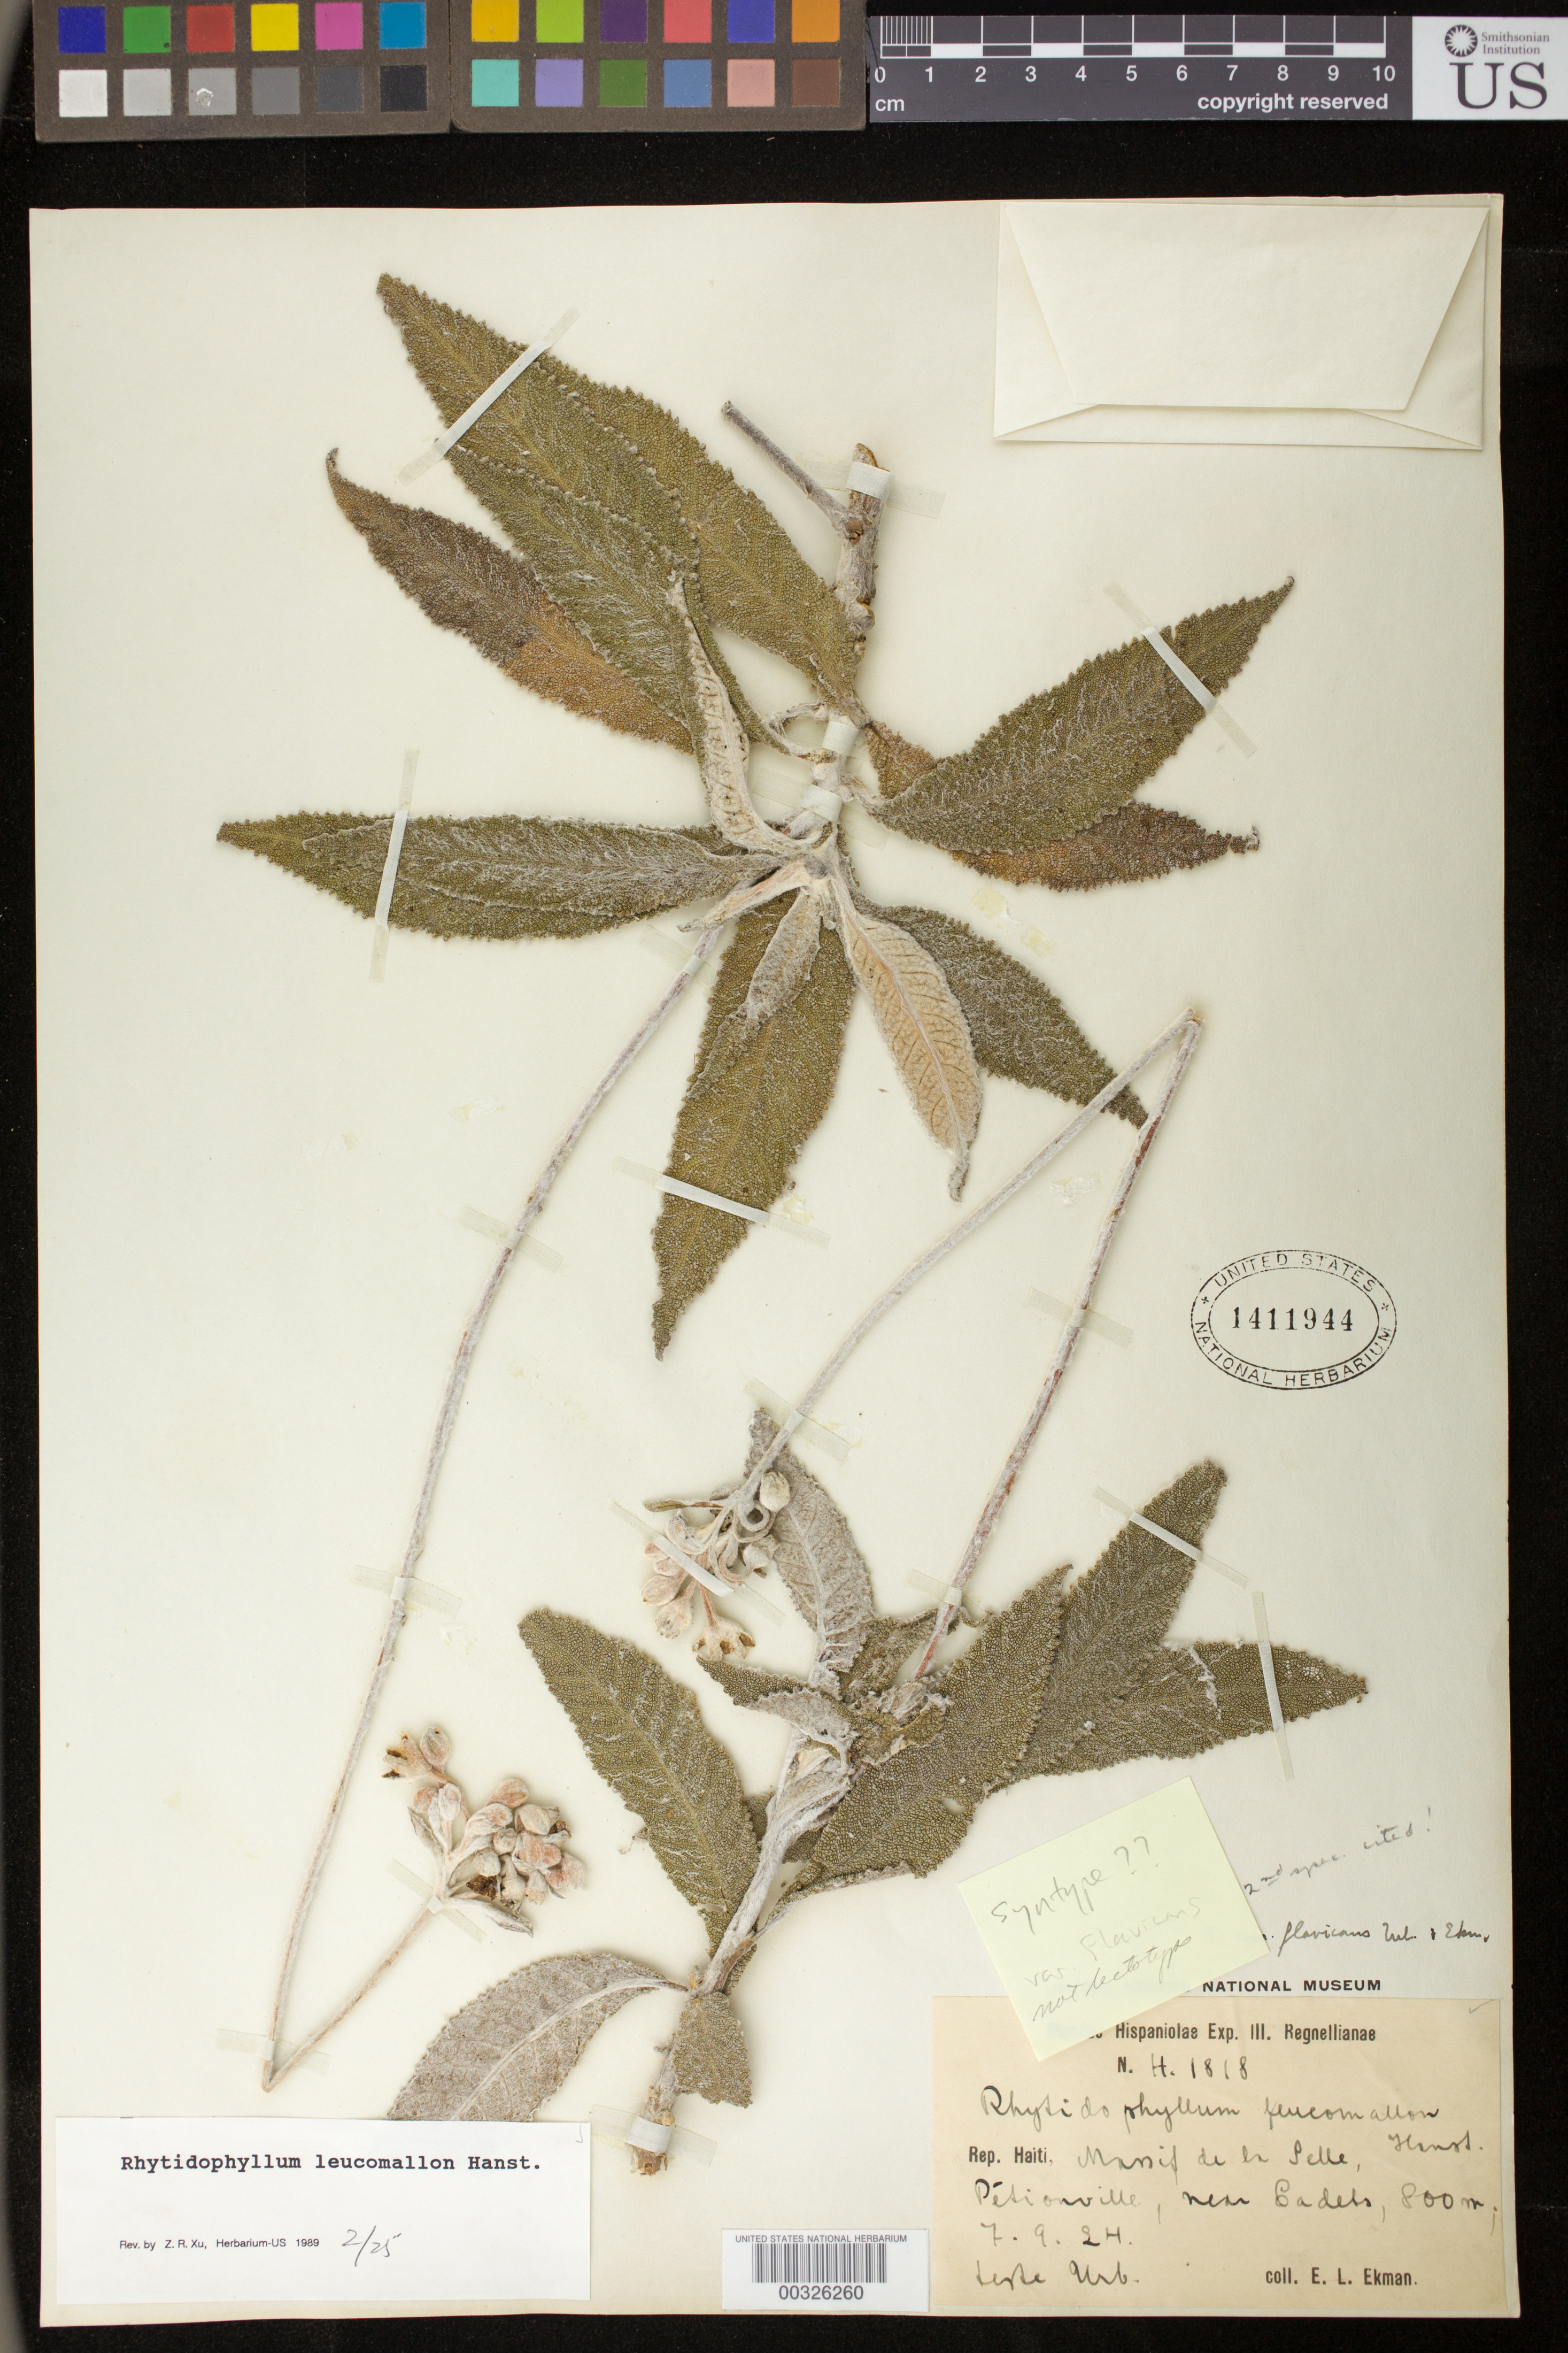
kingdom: Plantae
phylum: Tracheophyta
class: Magnoliopsida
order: Lamiales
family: Gesneriaceae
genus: Rhytidophyllum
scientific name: Rhytidophyllum leucomallon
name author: Hanst.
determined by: Skog, Laurence E.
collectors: E. L. Ekman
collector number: H 1818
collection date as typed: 07 Sep 1924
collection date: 1924-09-07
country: Haiti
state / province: Ouest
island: Hispaniola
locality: Massif de la Selle, Pétionville, near Cadets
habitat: In pineland on chalky limestone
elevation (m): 800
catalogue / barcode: US 1411944